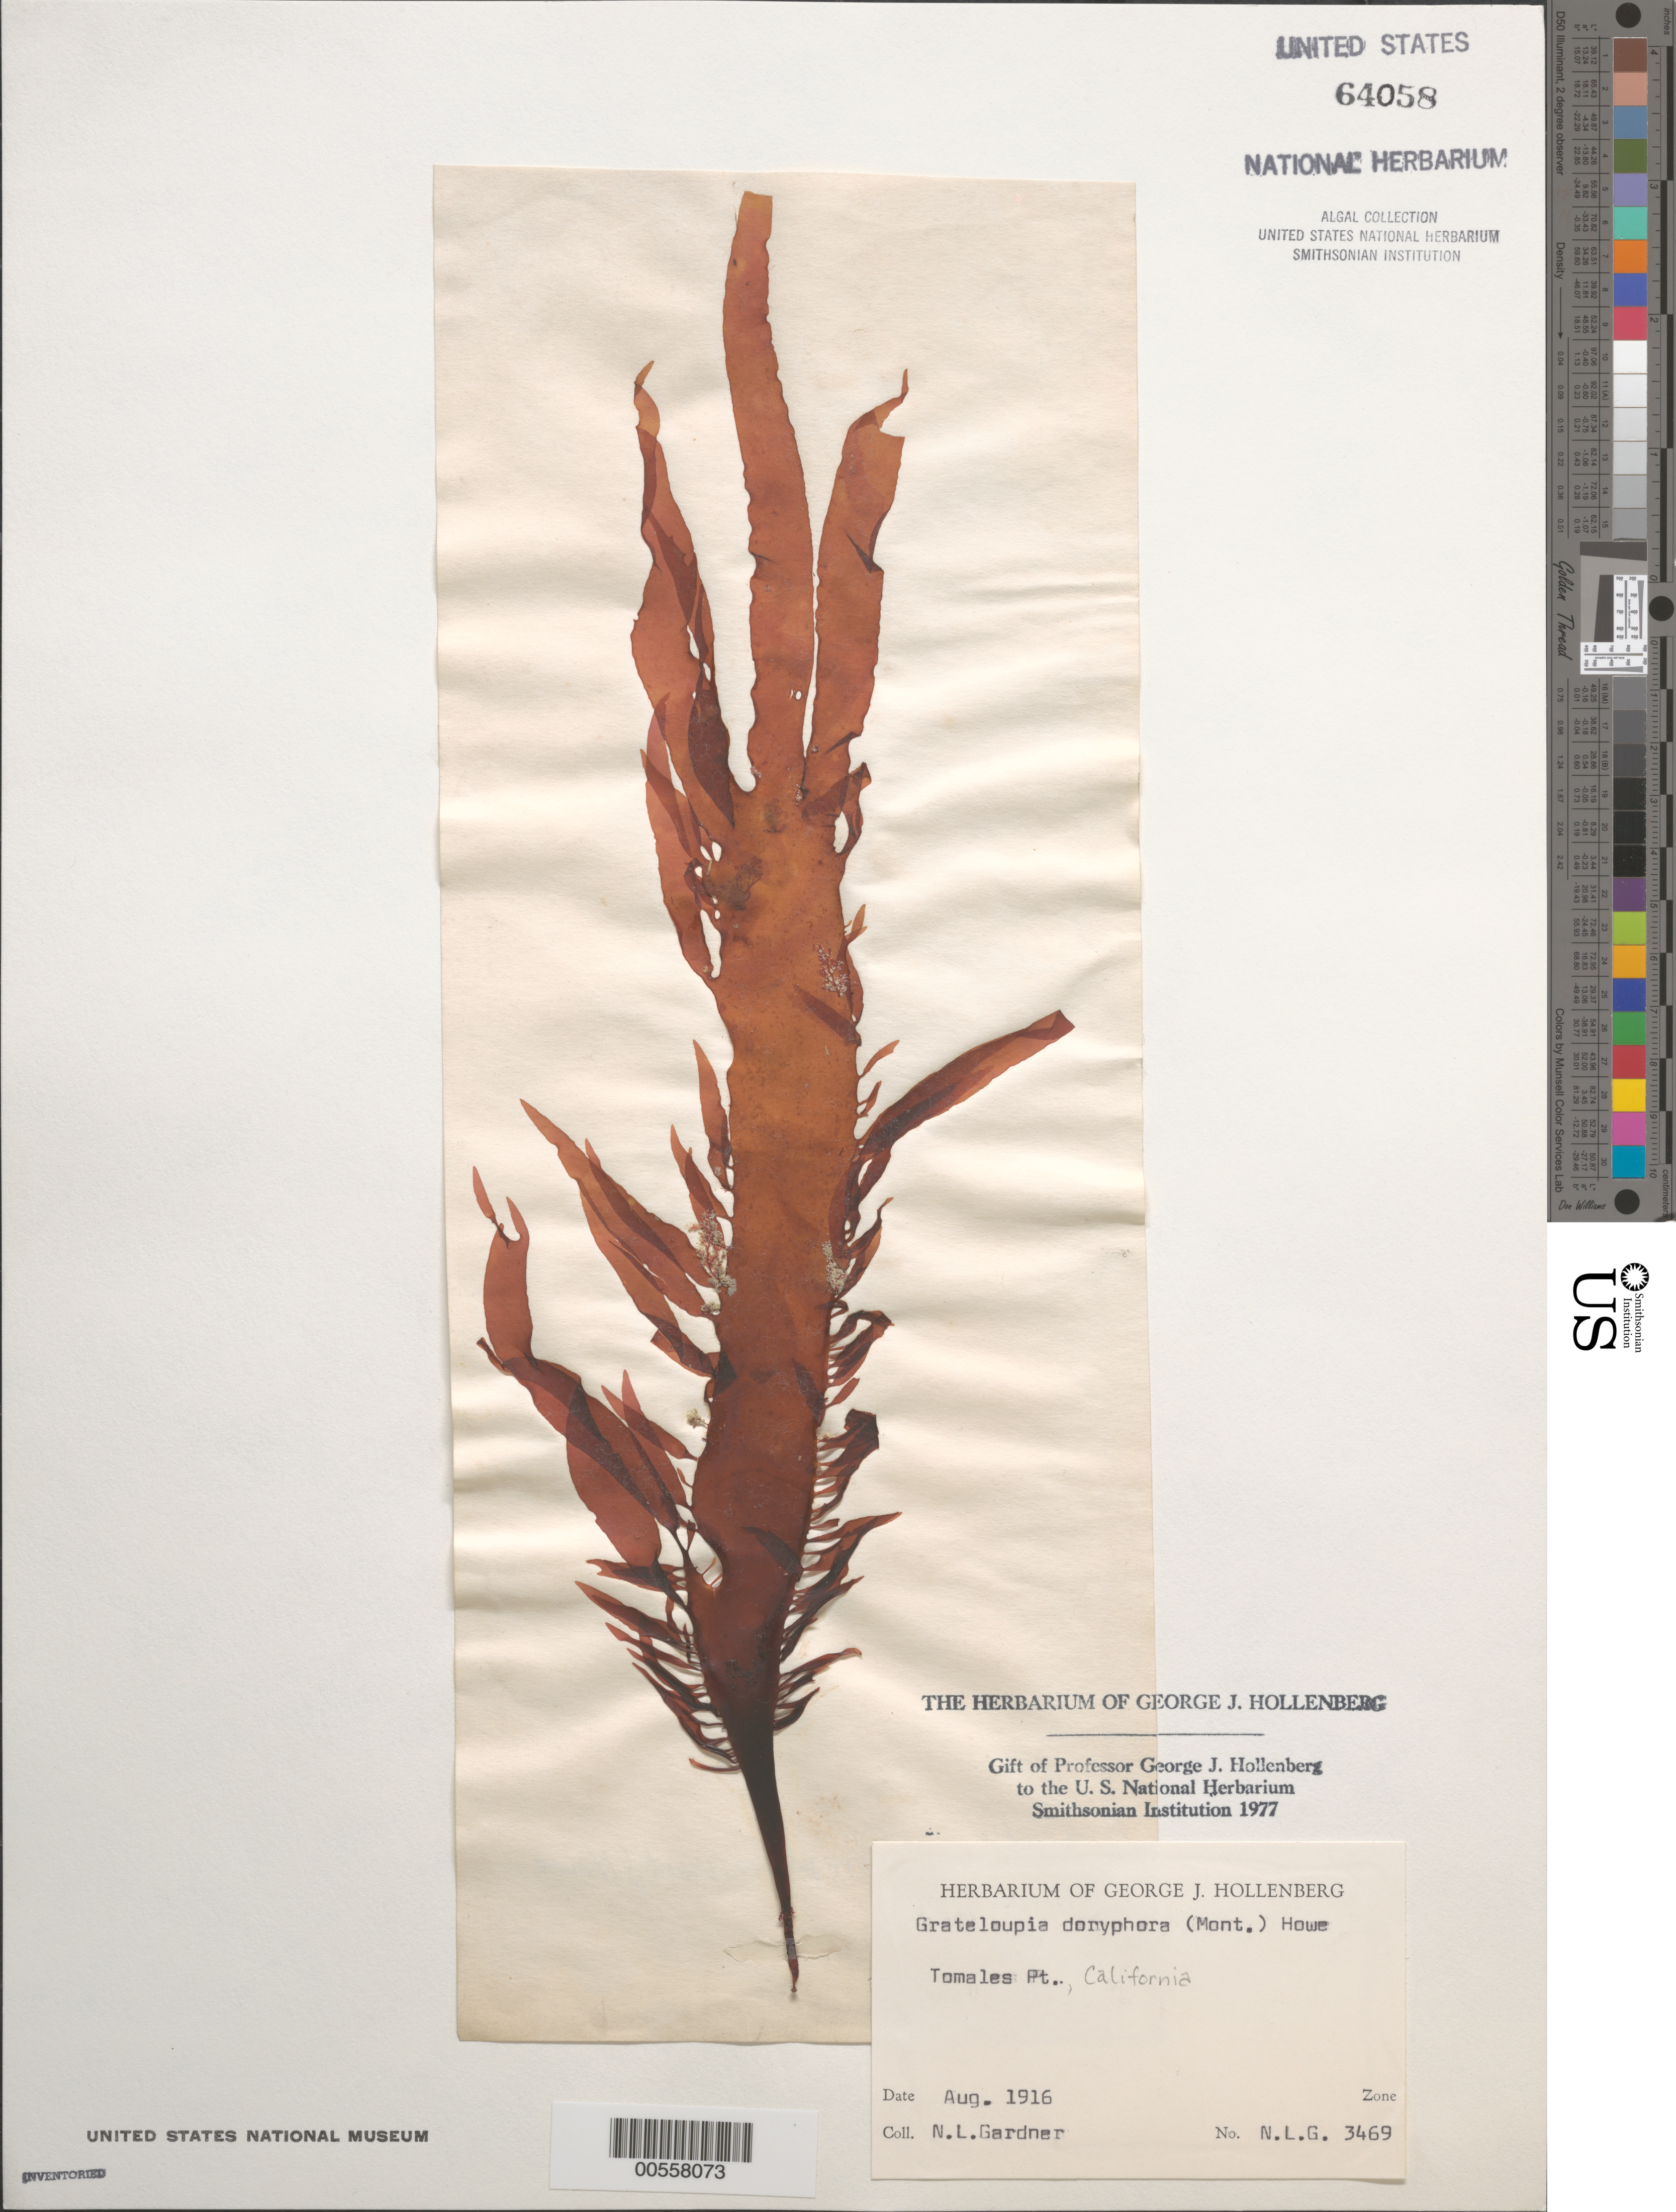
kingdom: Plantae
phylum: Rhodophyta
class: Florideophyceae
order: Halymeniales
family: Halymeniaceae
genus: Grateloupia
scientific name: Grateloupia doryphora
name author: (Mont.) Howe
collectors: N. Gardner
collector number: NLG 3469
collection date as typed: Aug 1916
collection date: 1916-08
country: United States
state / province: California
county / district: Marin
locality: Tomales Point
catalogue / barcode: US 64058